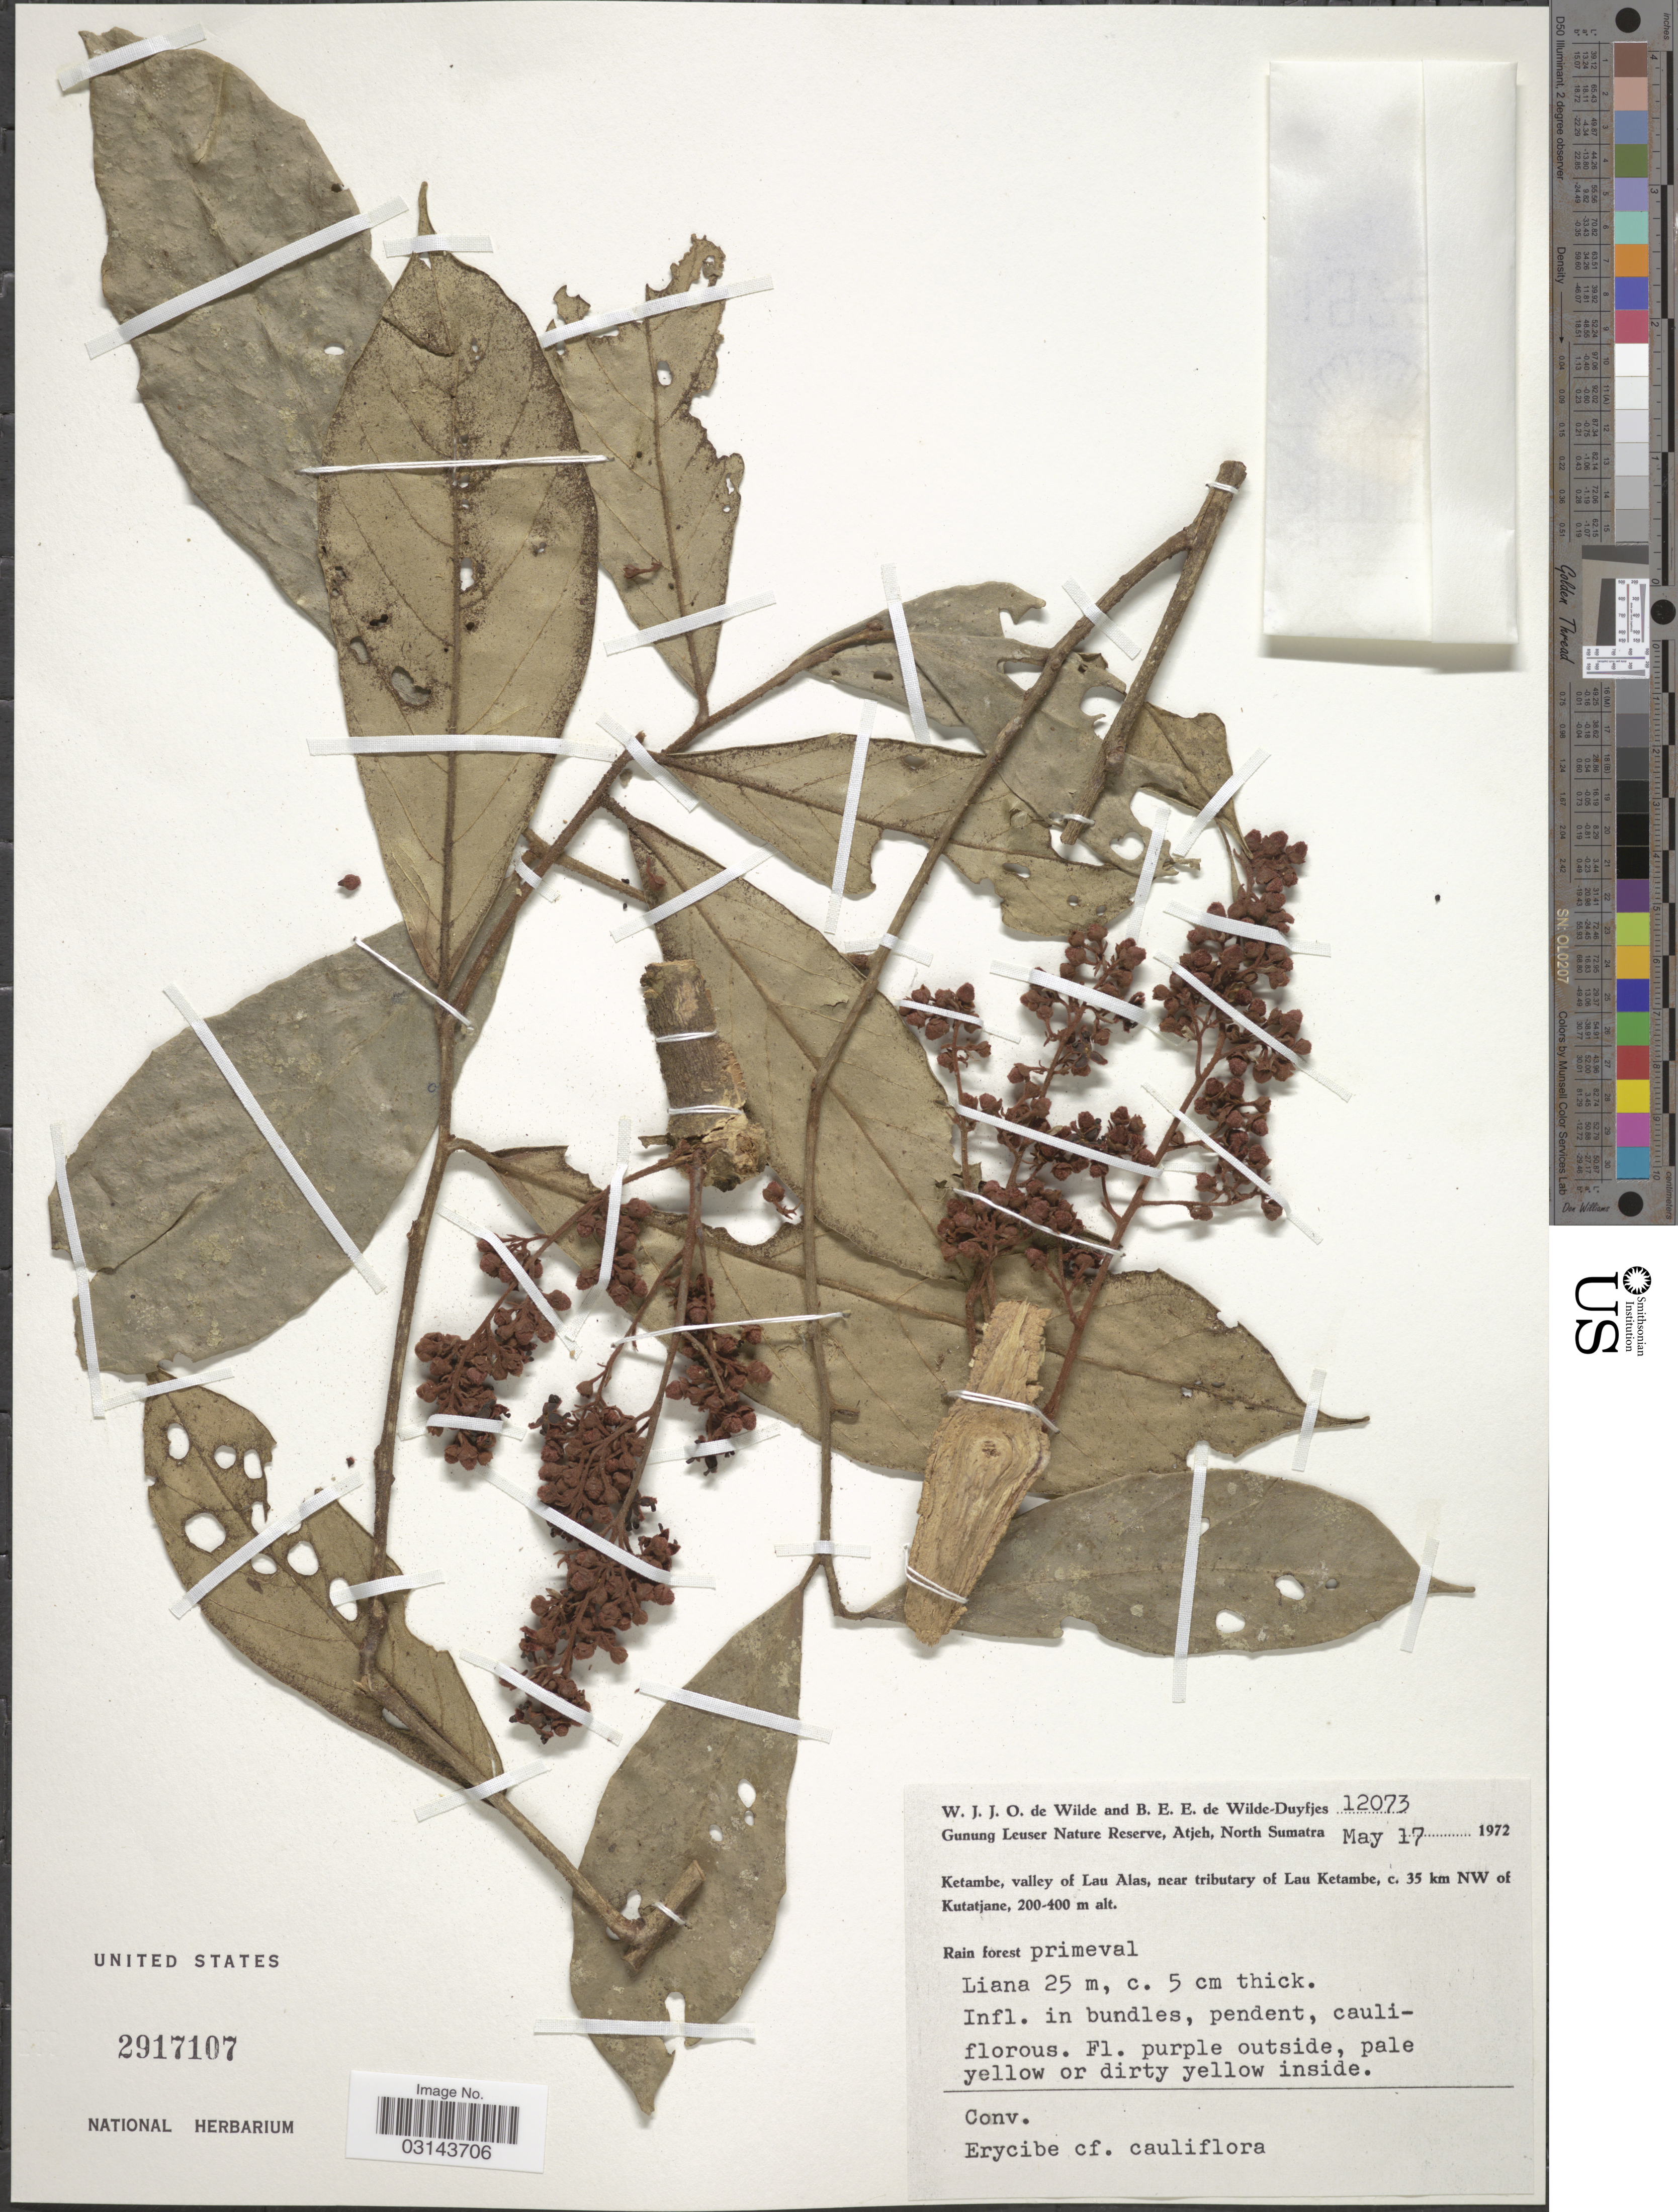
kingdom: Plantae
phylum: Tracheophyta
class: Magnoliopsida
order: Solanales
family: Convolvulaceae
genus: Erycibe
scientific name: Erycibe cauliflora ined.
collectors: W. J. de Wilde & B. E. de Wilde-Duyfjes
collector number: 12073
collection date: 1972-05-17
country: Indonesia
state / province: Sumatra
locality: Gunung Leuser Nature Reserve, Atjeh, North Sumatra. Ketambe, valley of Lau Alas, near tributary of Lau Ketambe, c. 35 km NW of Kutatjane.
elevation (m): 200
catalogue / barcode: US 2917107